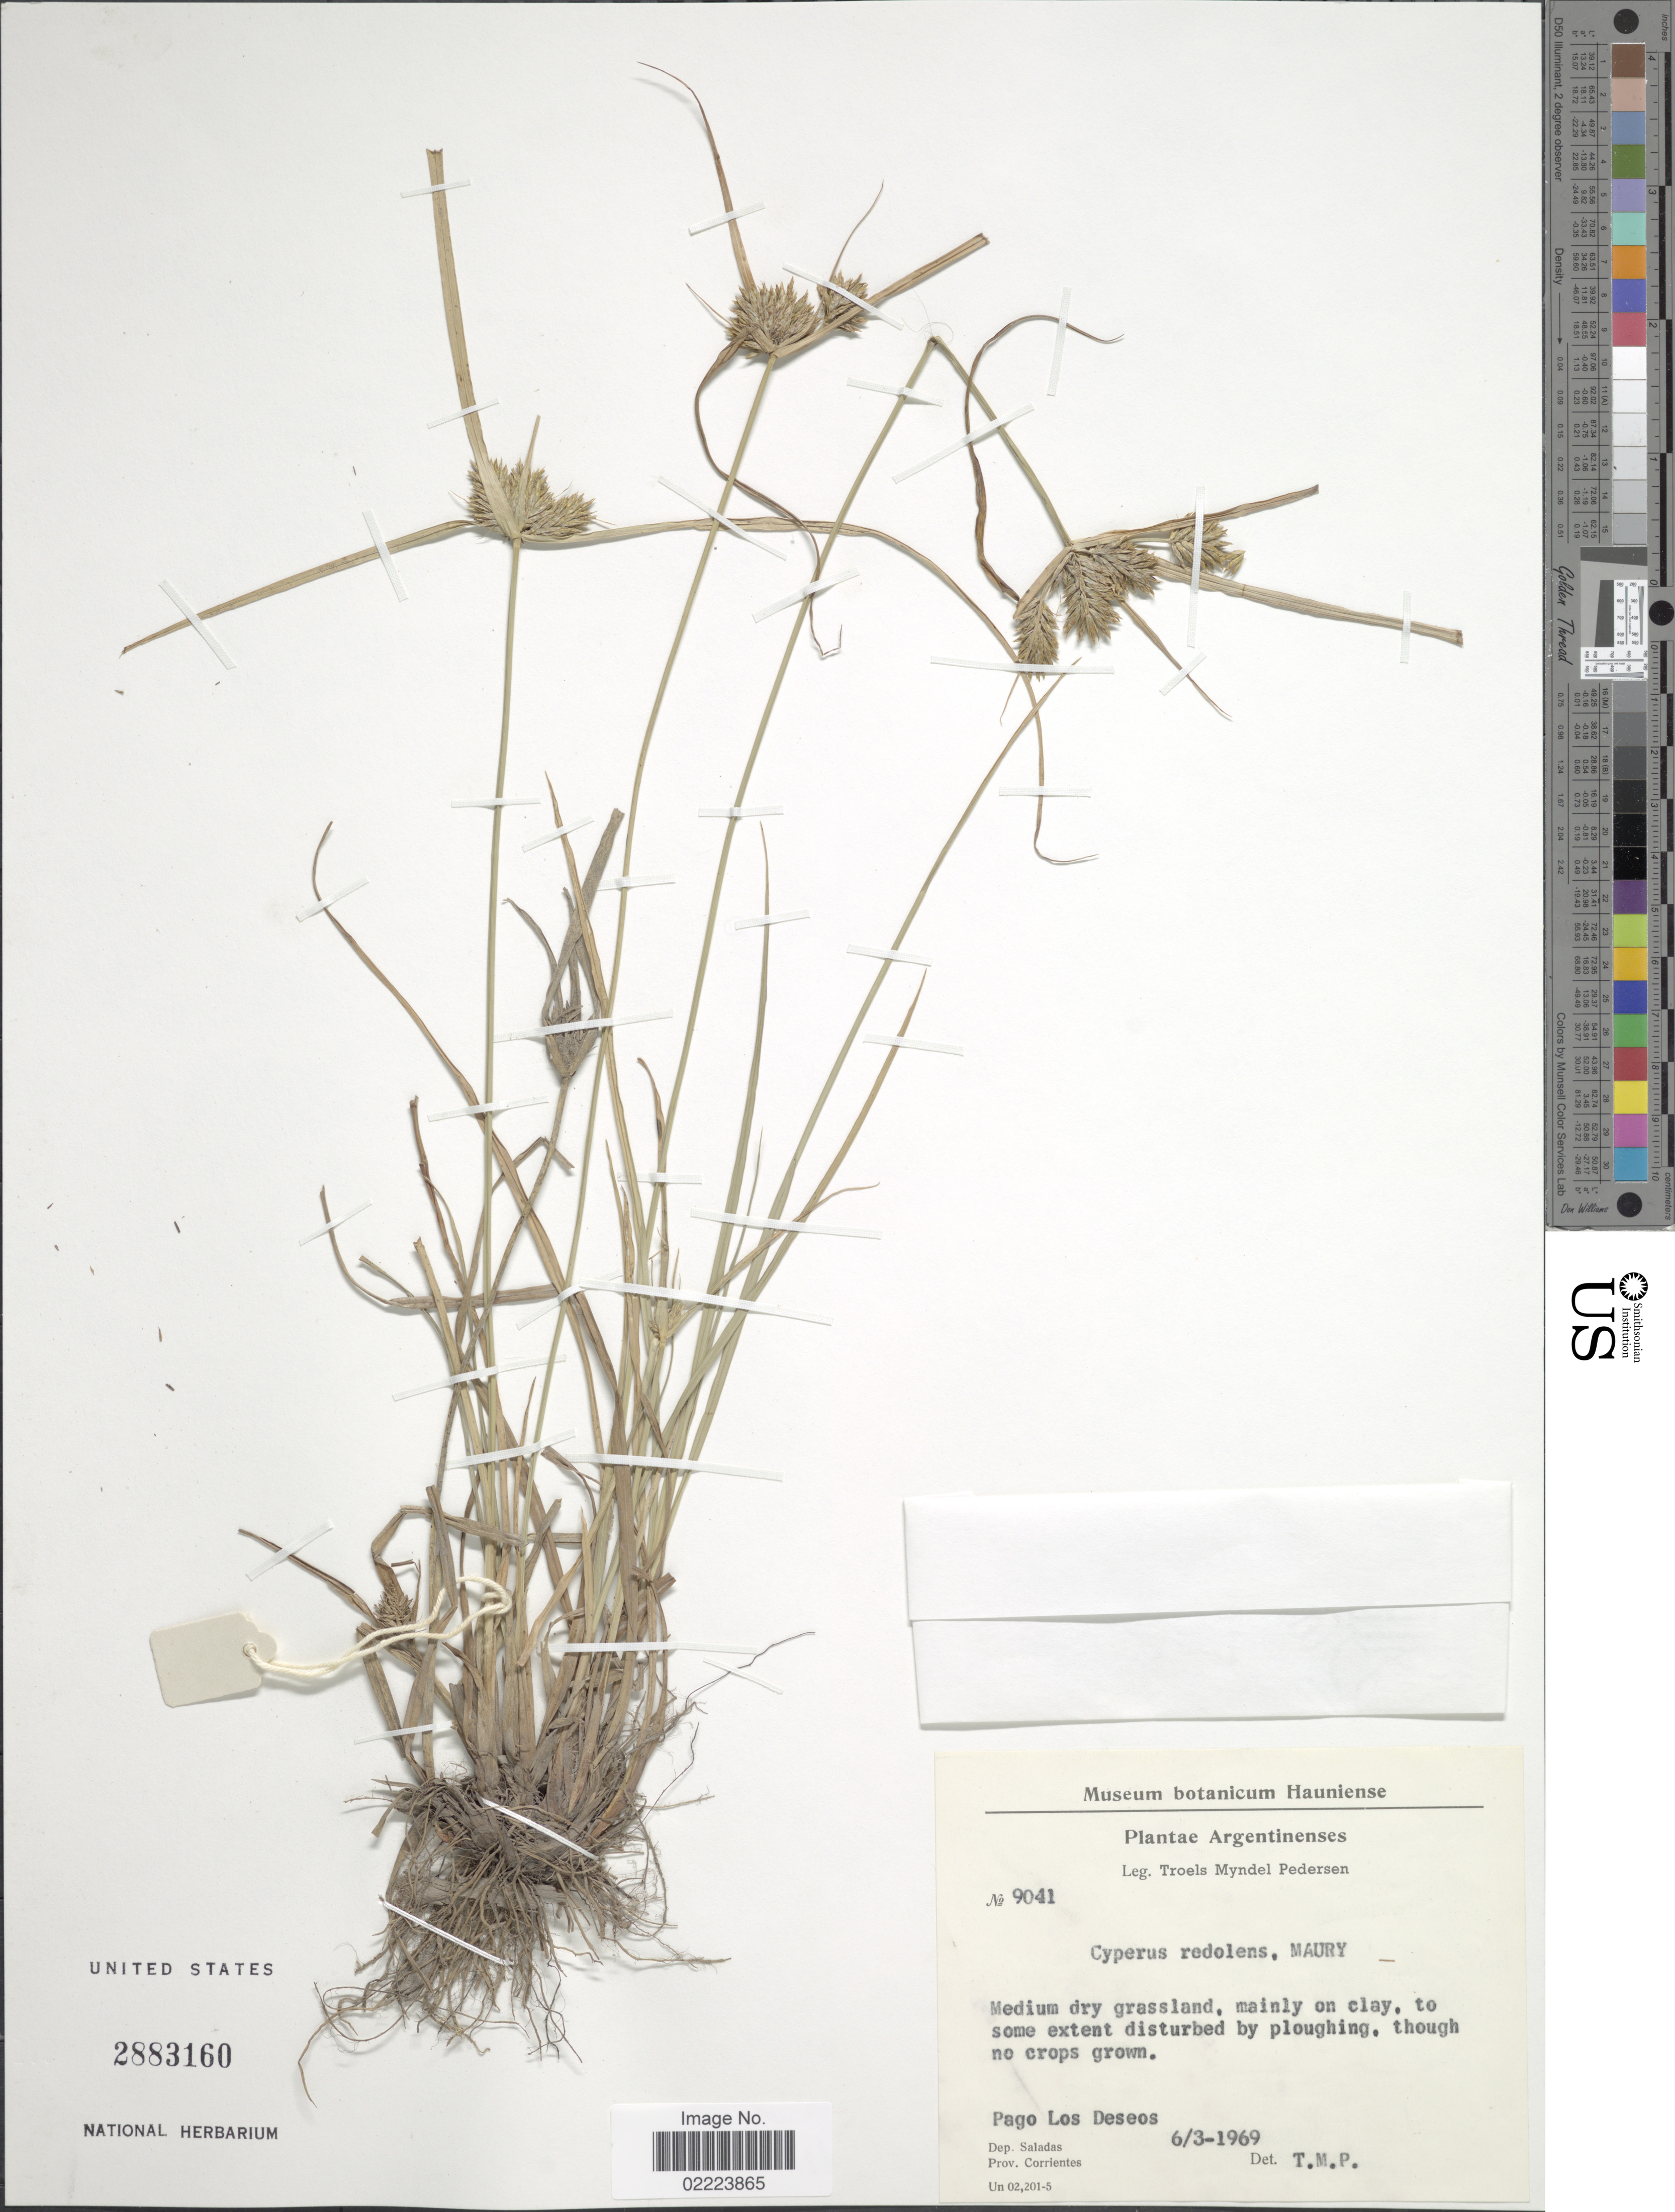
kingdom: Plantae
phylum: Tracheophyta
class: Liliopsida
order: Poales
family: Cyperaceae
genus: Cyperus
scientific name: Cyperus redolens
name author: Maury ex Micheli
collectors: T. Pederson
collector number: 9041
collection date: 1969-03-06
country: Argentina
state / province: Corrientes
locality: Pago Los Deseos, Dep. Saladas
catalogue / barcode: US 2883160